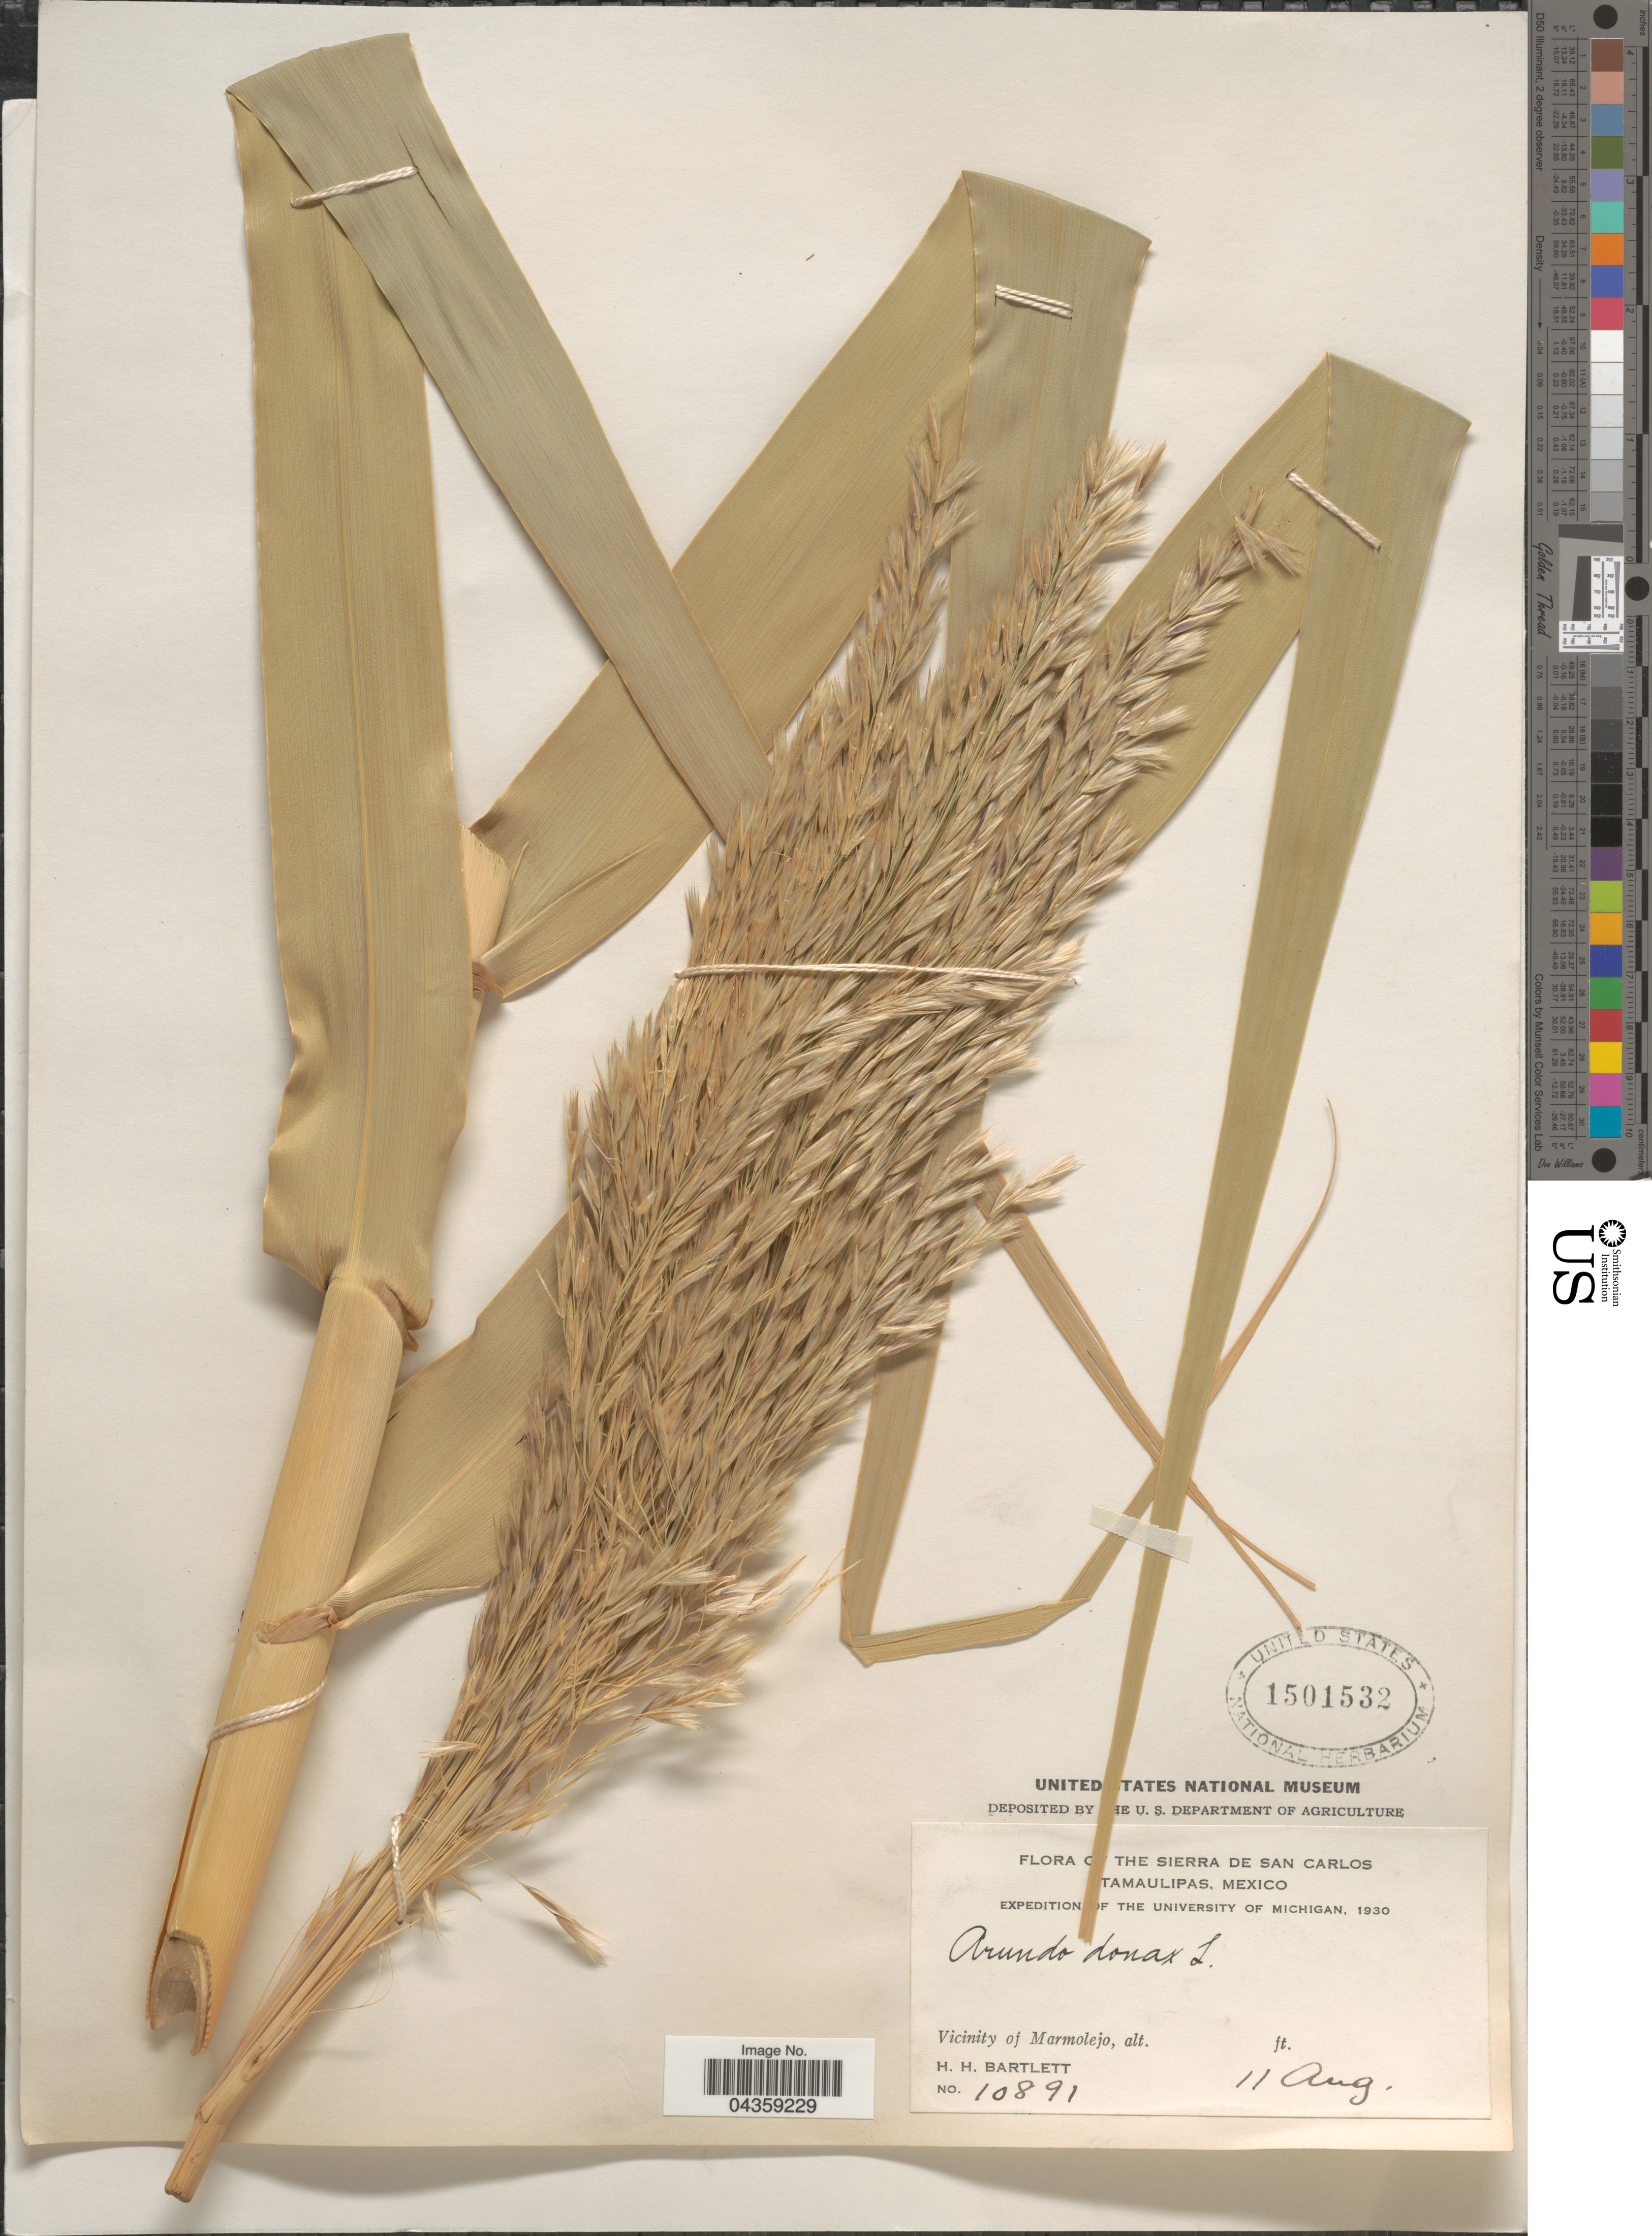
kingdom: Plantae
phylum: Tracheophyta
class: Liliopsida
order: Poales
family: Poaceae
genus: Arundo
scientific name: Arundo donax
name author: L.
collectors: H. H. Bartlett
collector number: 10891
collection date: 1930-08-11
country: Mexico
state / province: Tamaulipas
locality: The Sierra de San Carlos. Expedition of the university of Michigan, 1930. Vicinity of Marmolejo.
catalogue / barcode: US 150532